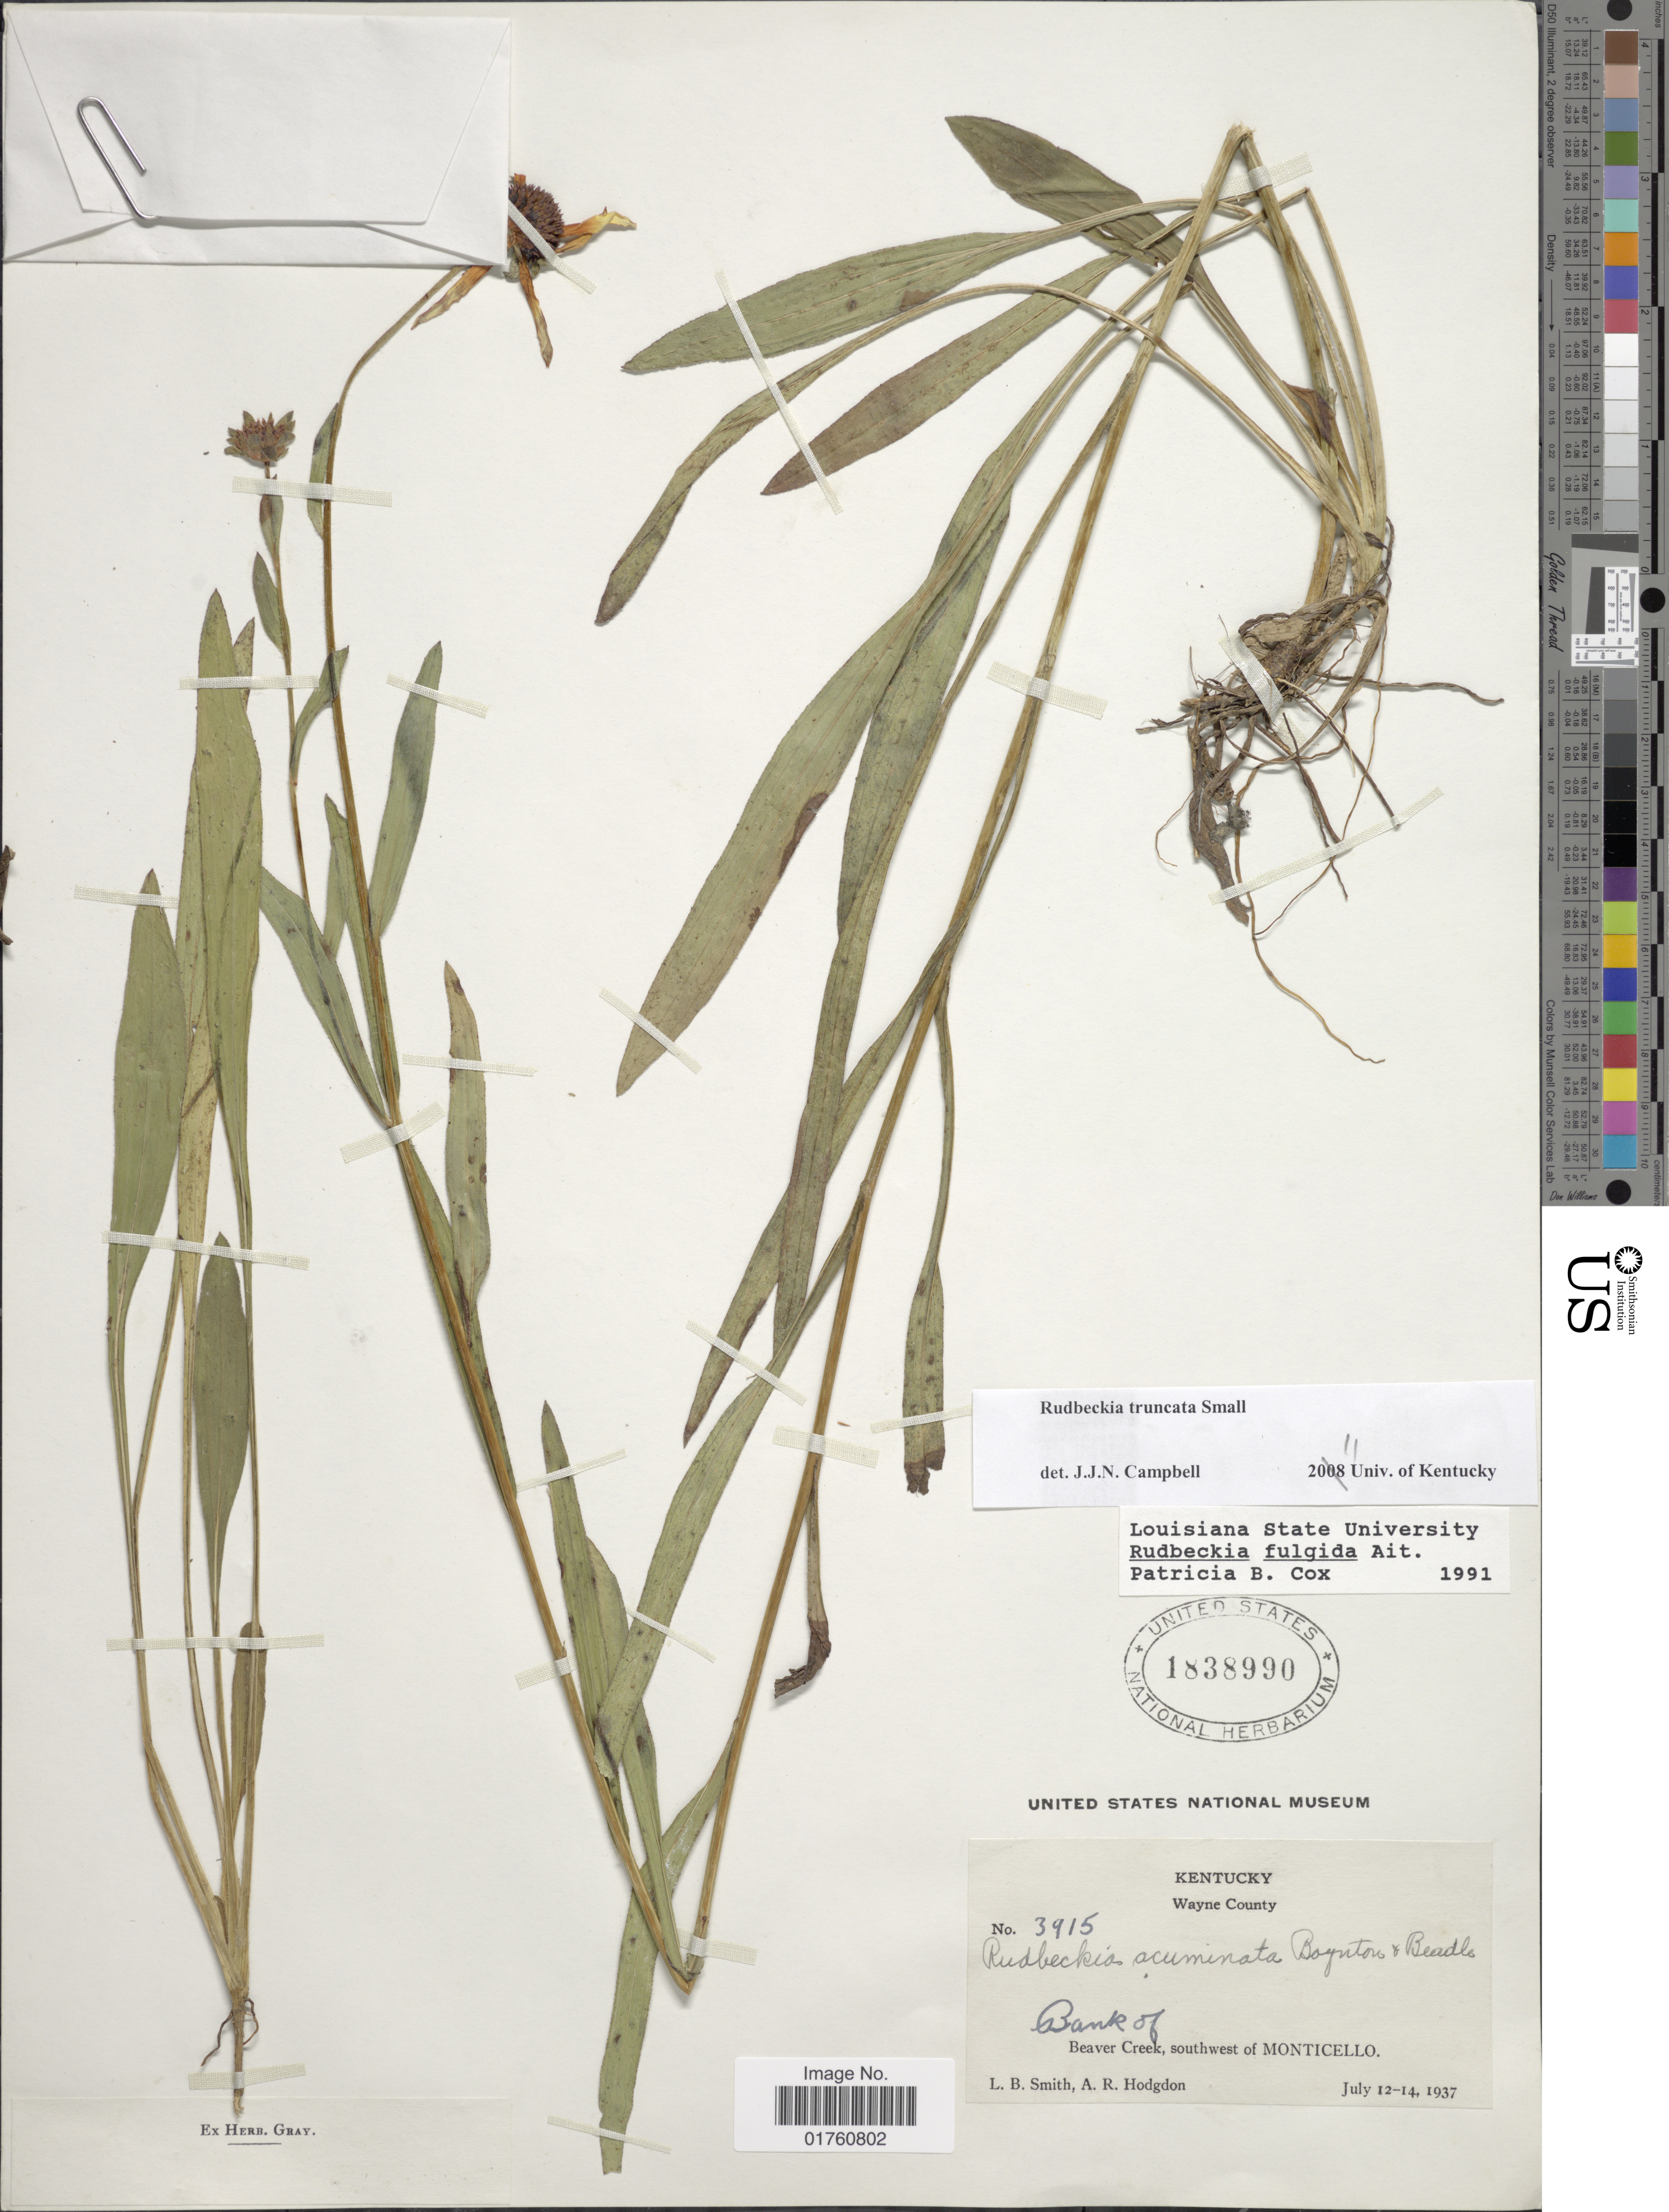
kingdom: Plantae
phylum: Tracheophyta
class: Magnoliopsida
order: Asterales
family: Asteraceae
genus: Rudbeckia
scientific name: Rudbeckia fulgida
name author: Aiton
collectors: L. Smith & A. R. Hodgdon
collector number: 3915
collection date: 1937-07-12/1937-07-14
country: United States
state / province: Kentucky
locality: Wayne County, Bank of Beaver Creek, southwest of Monticello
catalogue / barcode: US 1838990